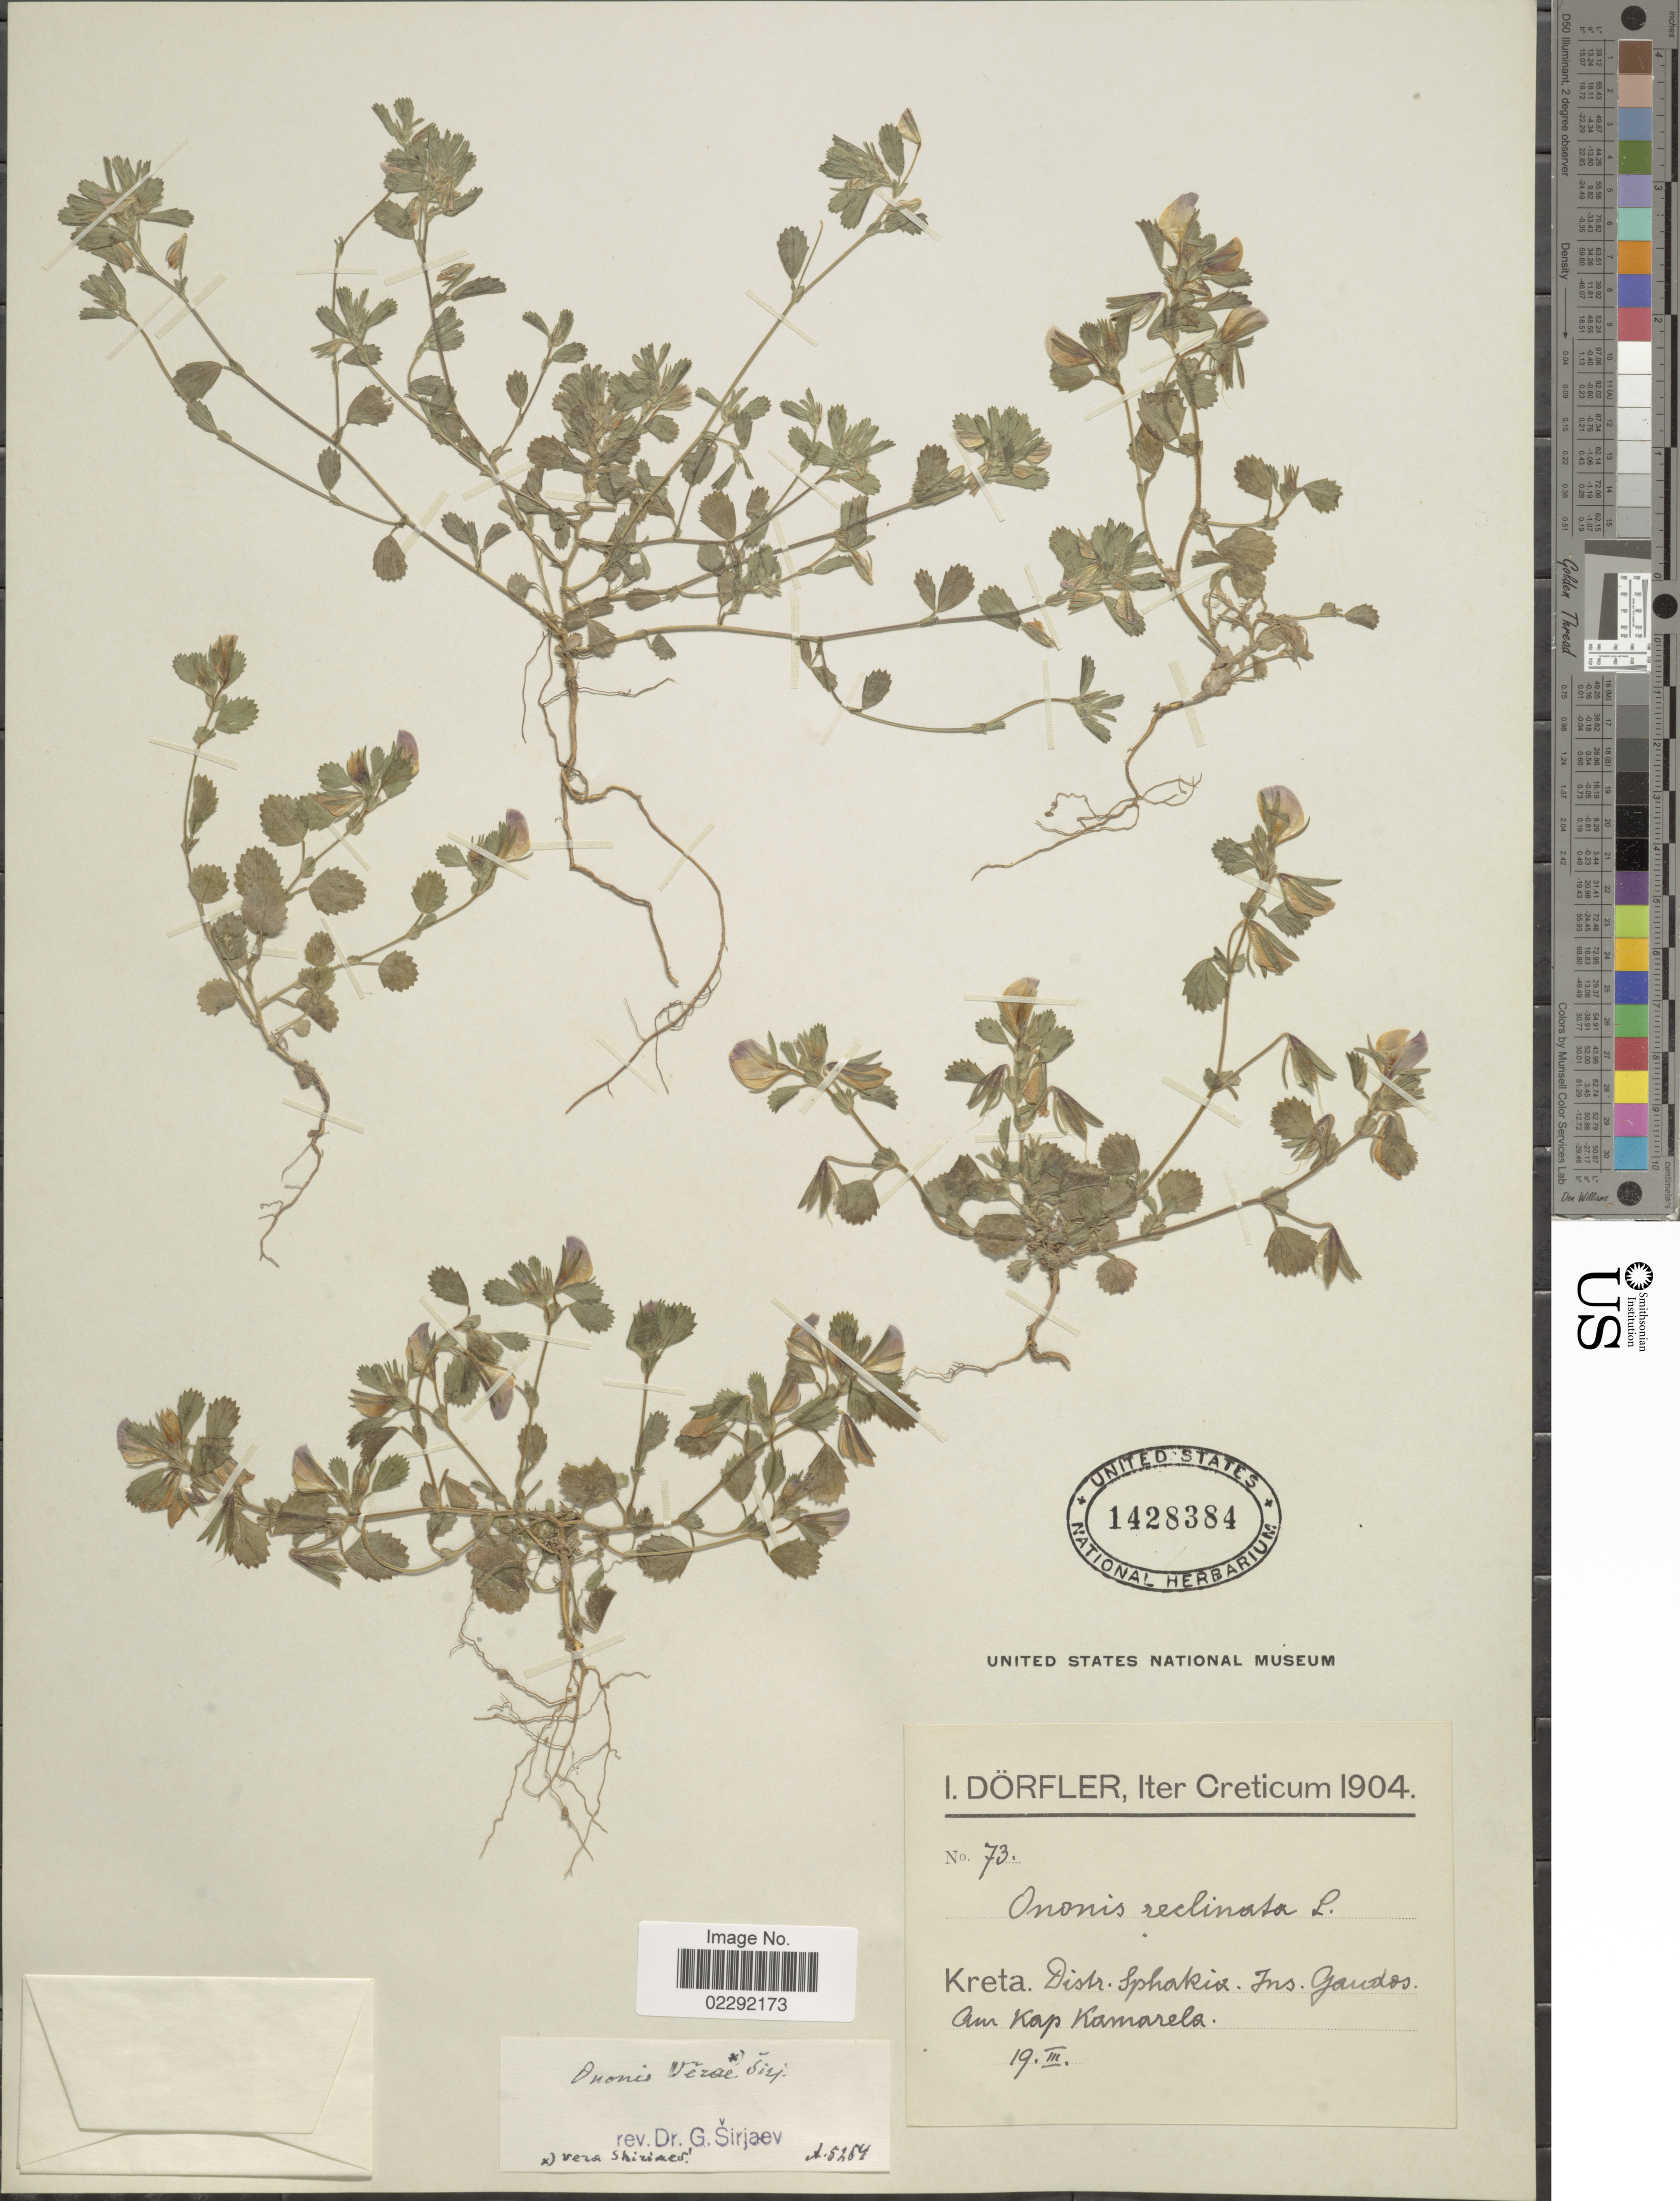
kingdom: Plantae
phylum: Tracheophyta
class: Magnoliopsida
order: Fabales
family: Fabaceae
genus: Ononis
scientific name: Ononis verae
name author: Širj.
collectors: I. Dörfler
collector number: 73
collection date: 1904-03-19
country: Greece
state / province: Crete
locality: Kreta, Dustr. Sphakia, Ins. Gaudos Am Kap Kamarela, Iter Creticum.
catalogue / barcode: US 1428384